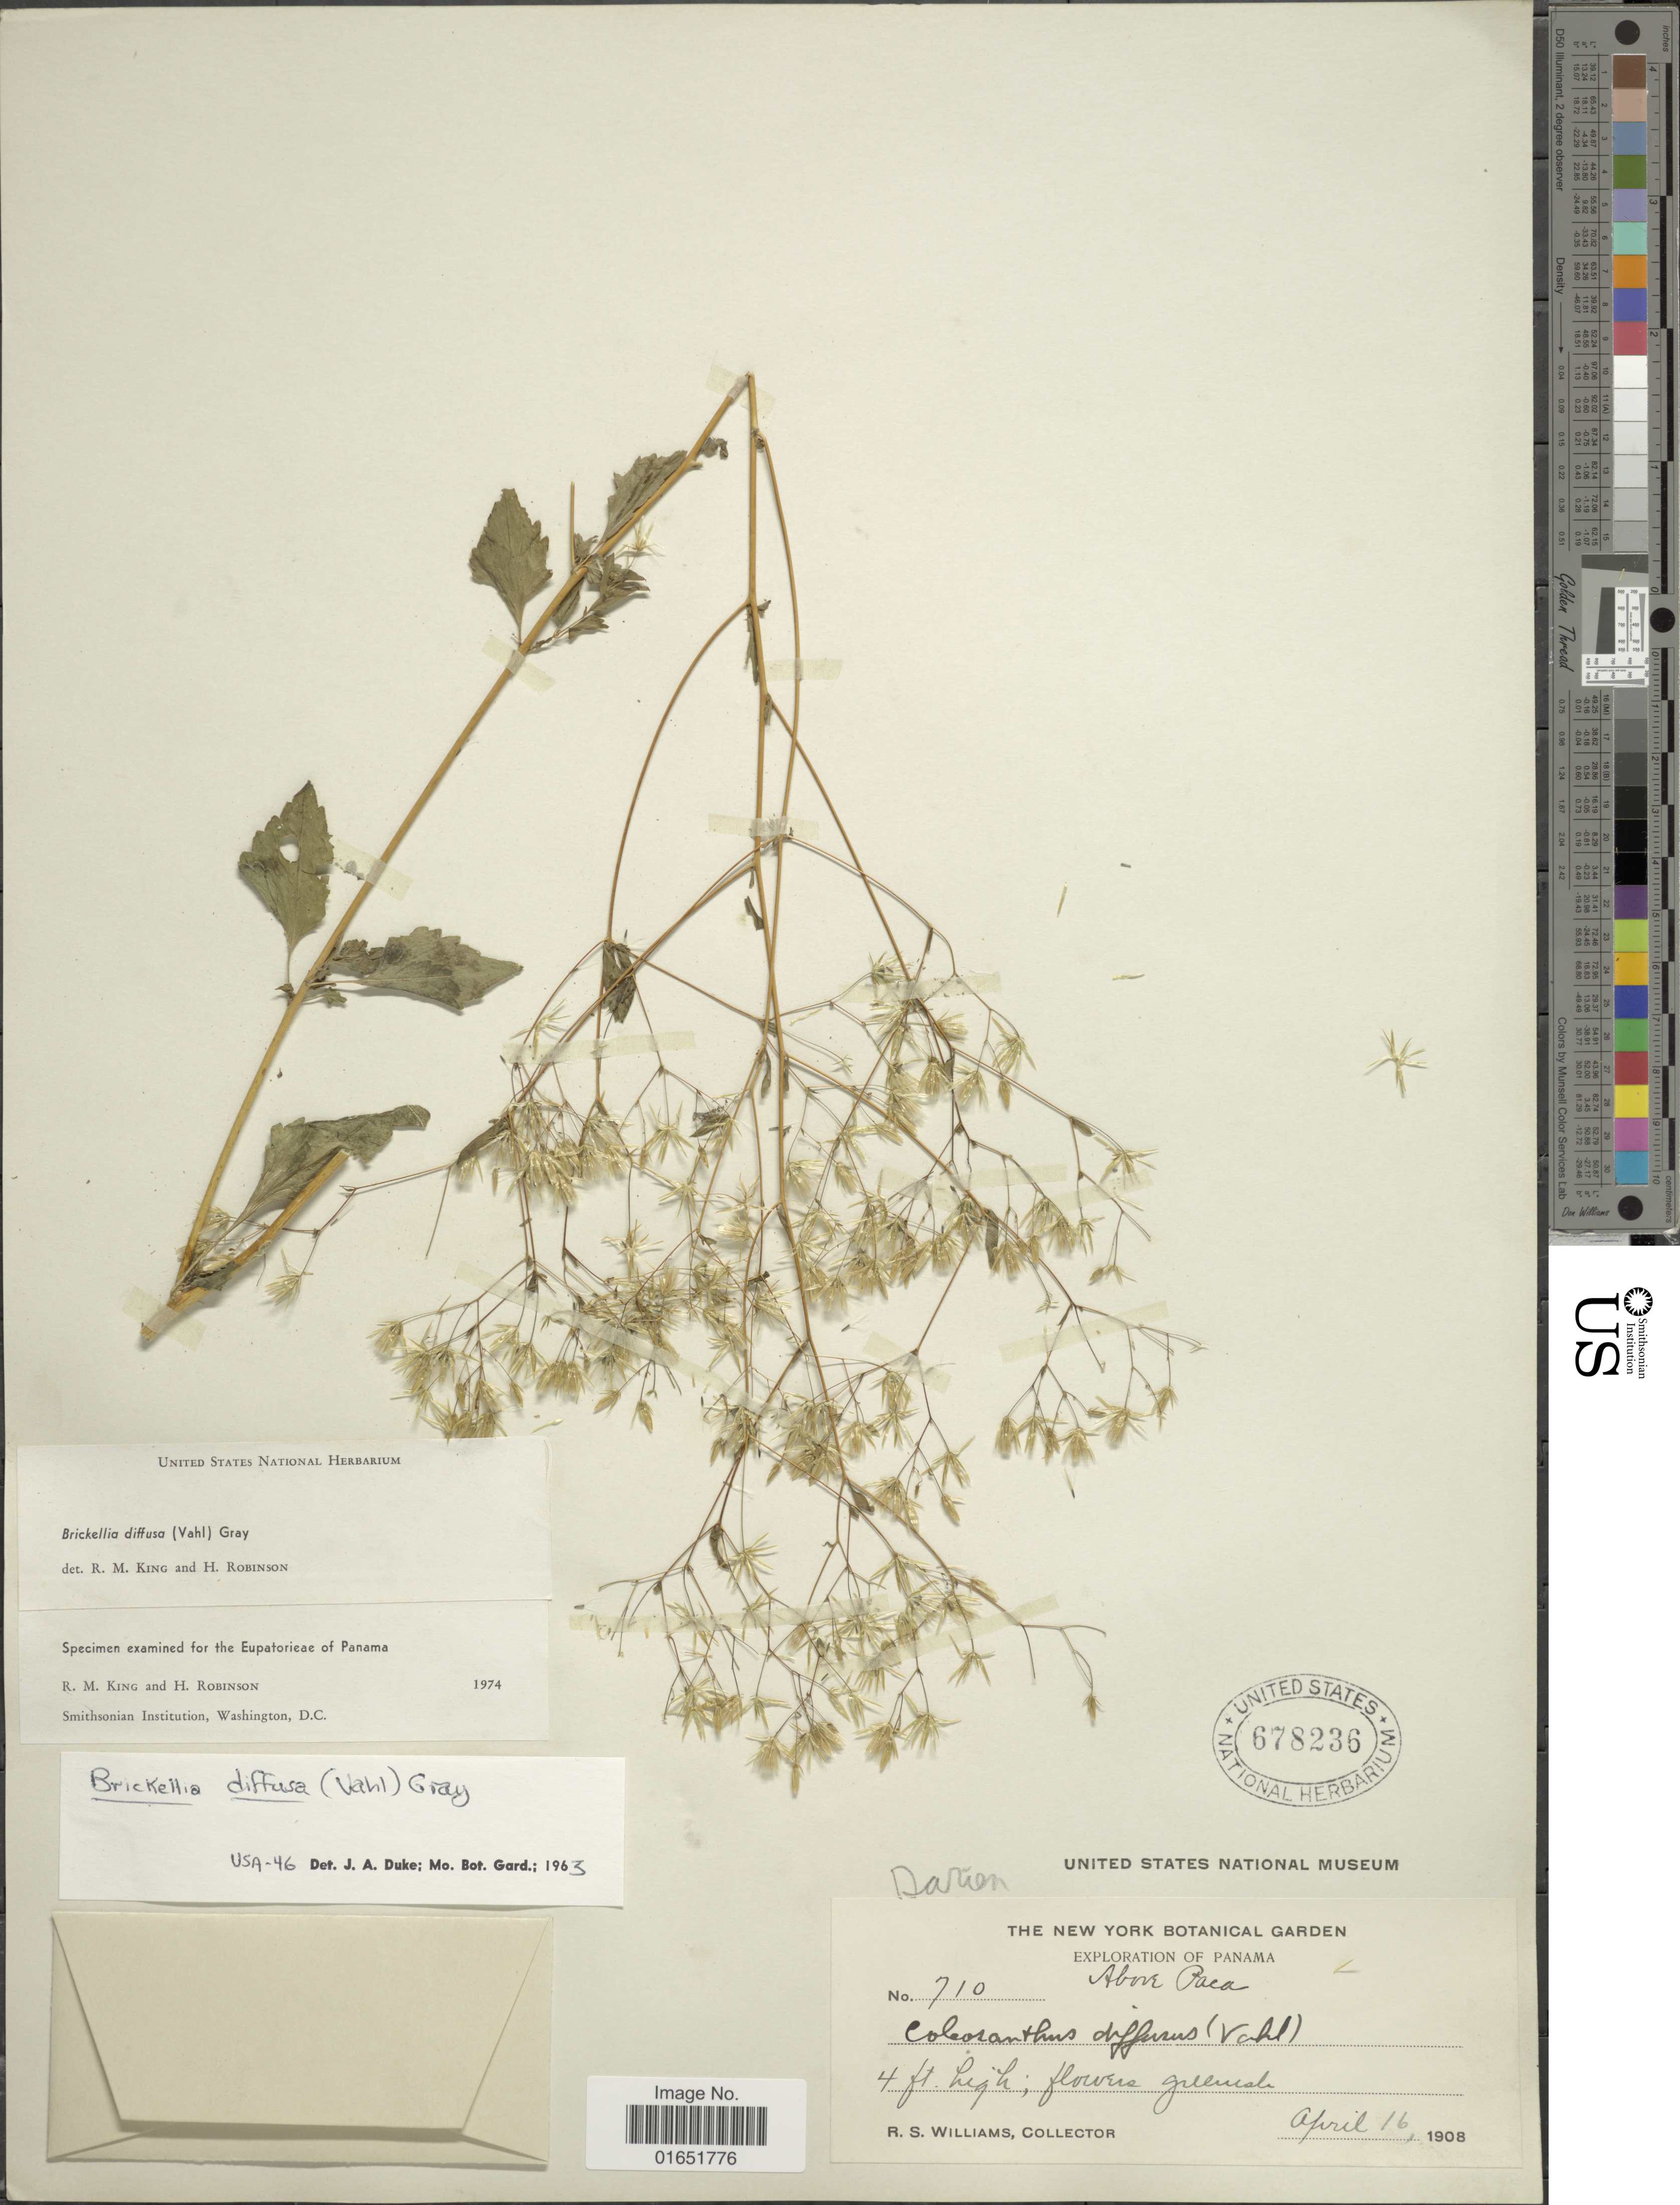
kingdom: Plantae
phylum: Tracheophyta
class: Magnoliopsida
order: Asterales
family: Asteraceae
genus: Brickellia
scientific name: Brickellia diffusa M.E. Jones, nom illeg.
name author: M.E. Jones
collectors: R. S. Williams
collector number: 710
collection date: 1908-04-16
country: Panama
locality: Above Paca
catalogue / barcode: US 678236